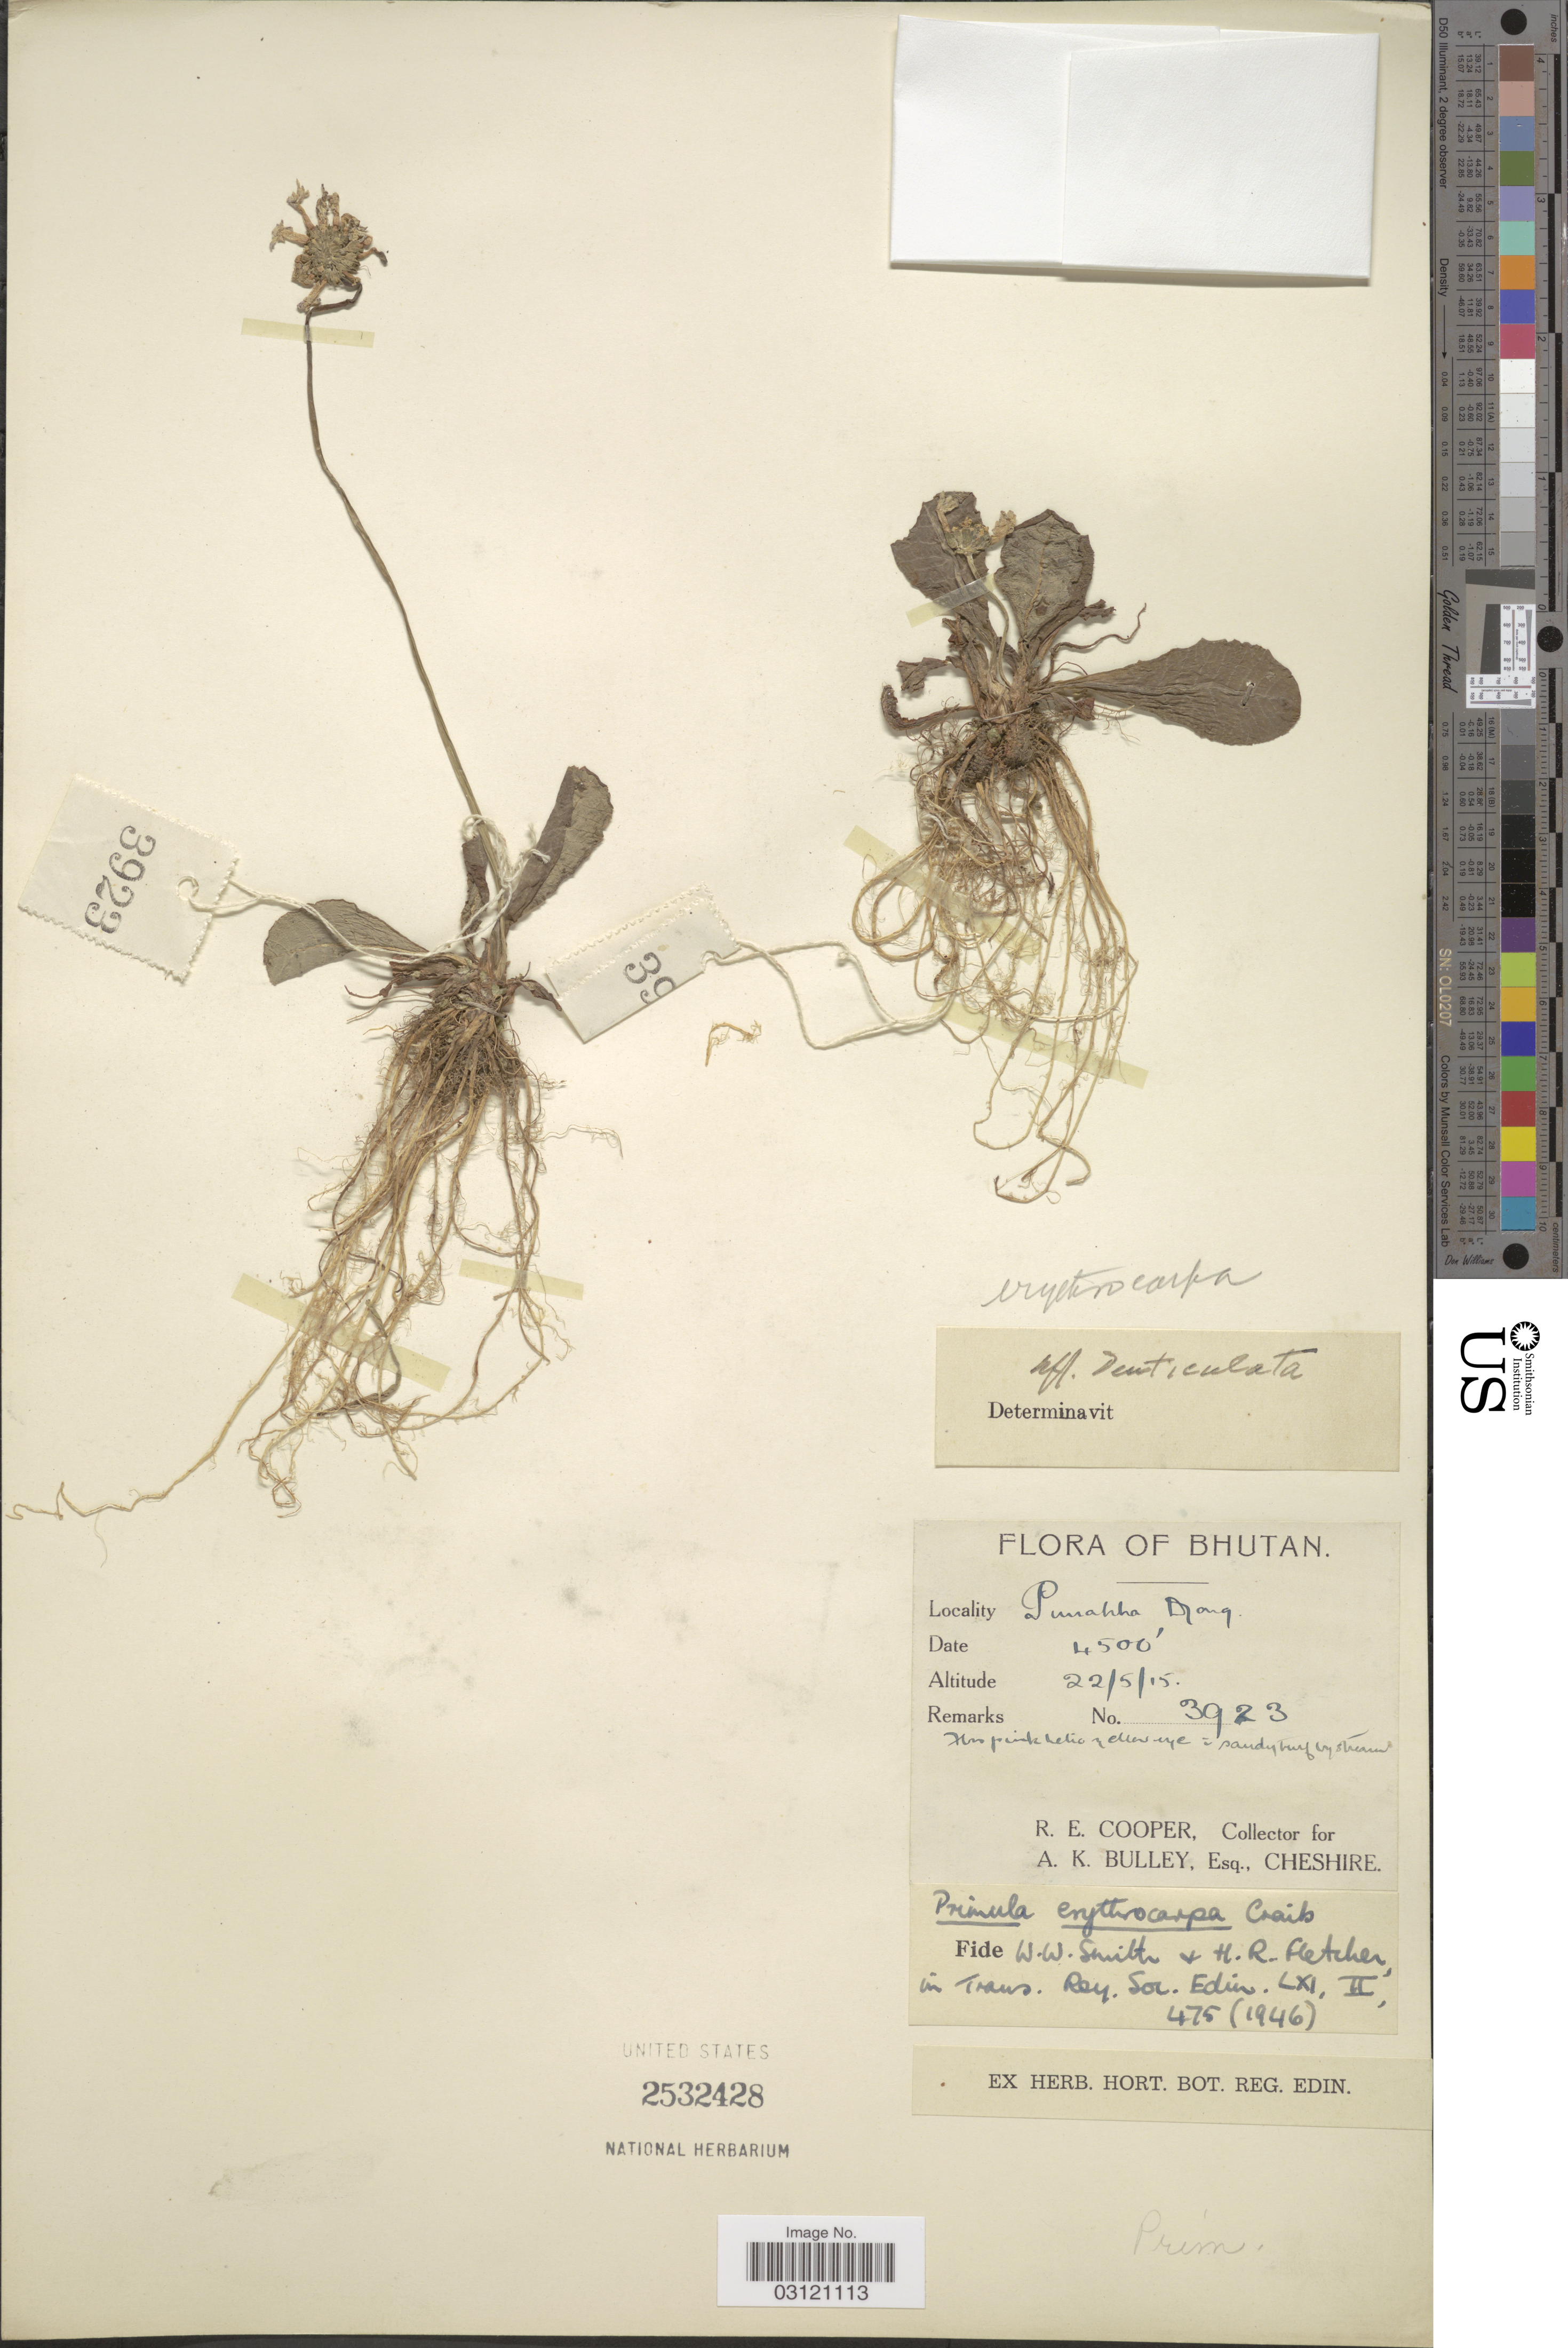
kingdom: Plantae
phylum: Tracheophyta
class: Magnoliopsida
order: Ericales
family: Primulaceae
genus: Primula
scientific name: Primula erythrocarpa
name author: Craib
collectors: R. E. Cooper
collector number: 3923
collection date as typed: Transcribed d/m/y: 22/5/15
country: Bhutan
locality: Pu [illegible text] Dzong.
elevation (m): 1372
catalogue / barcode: US 2532428